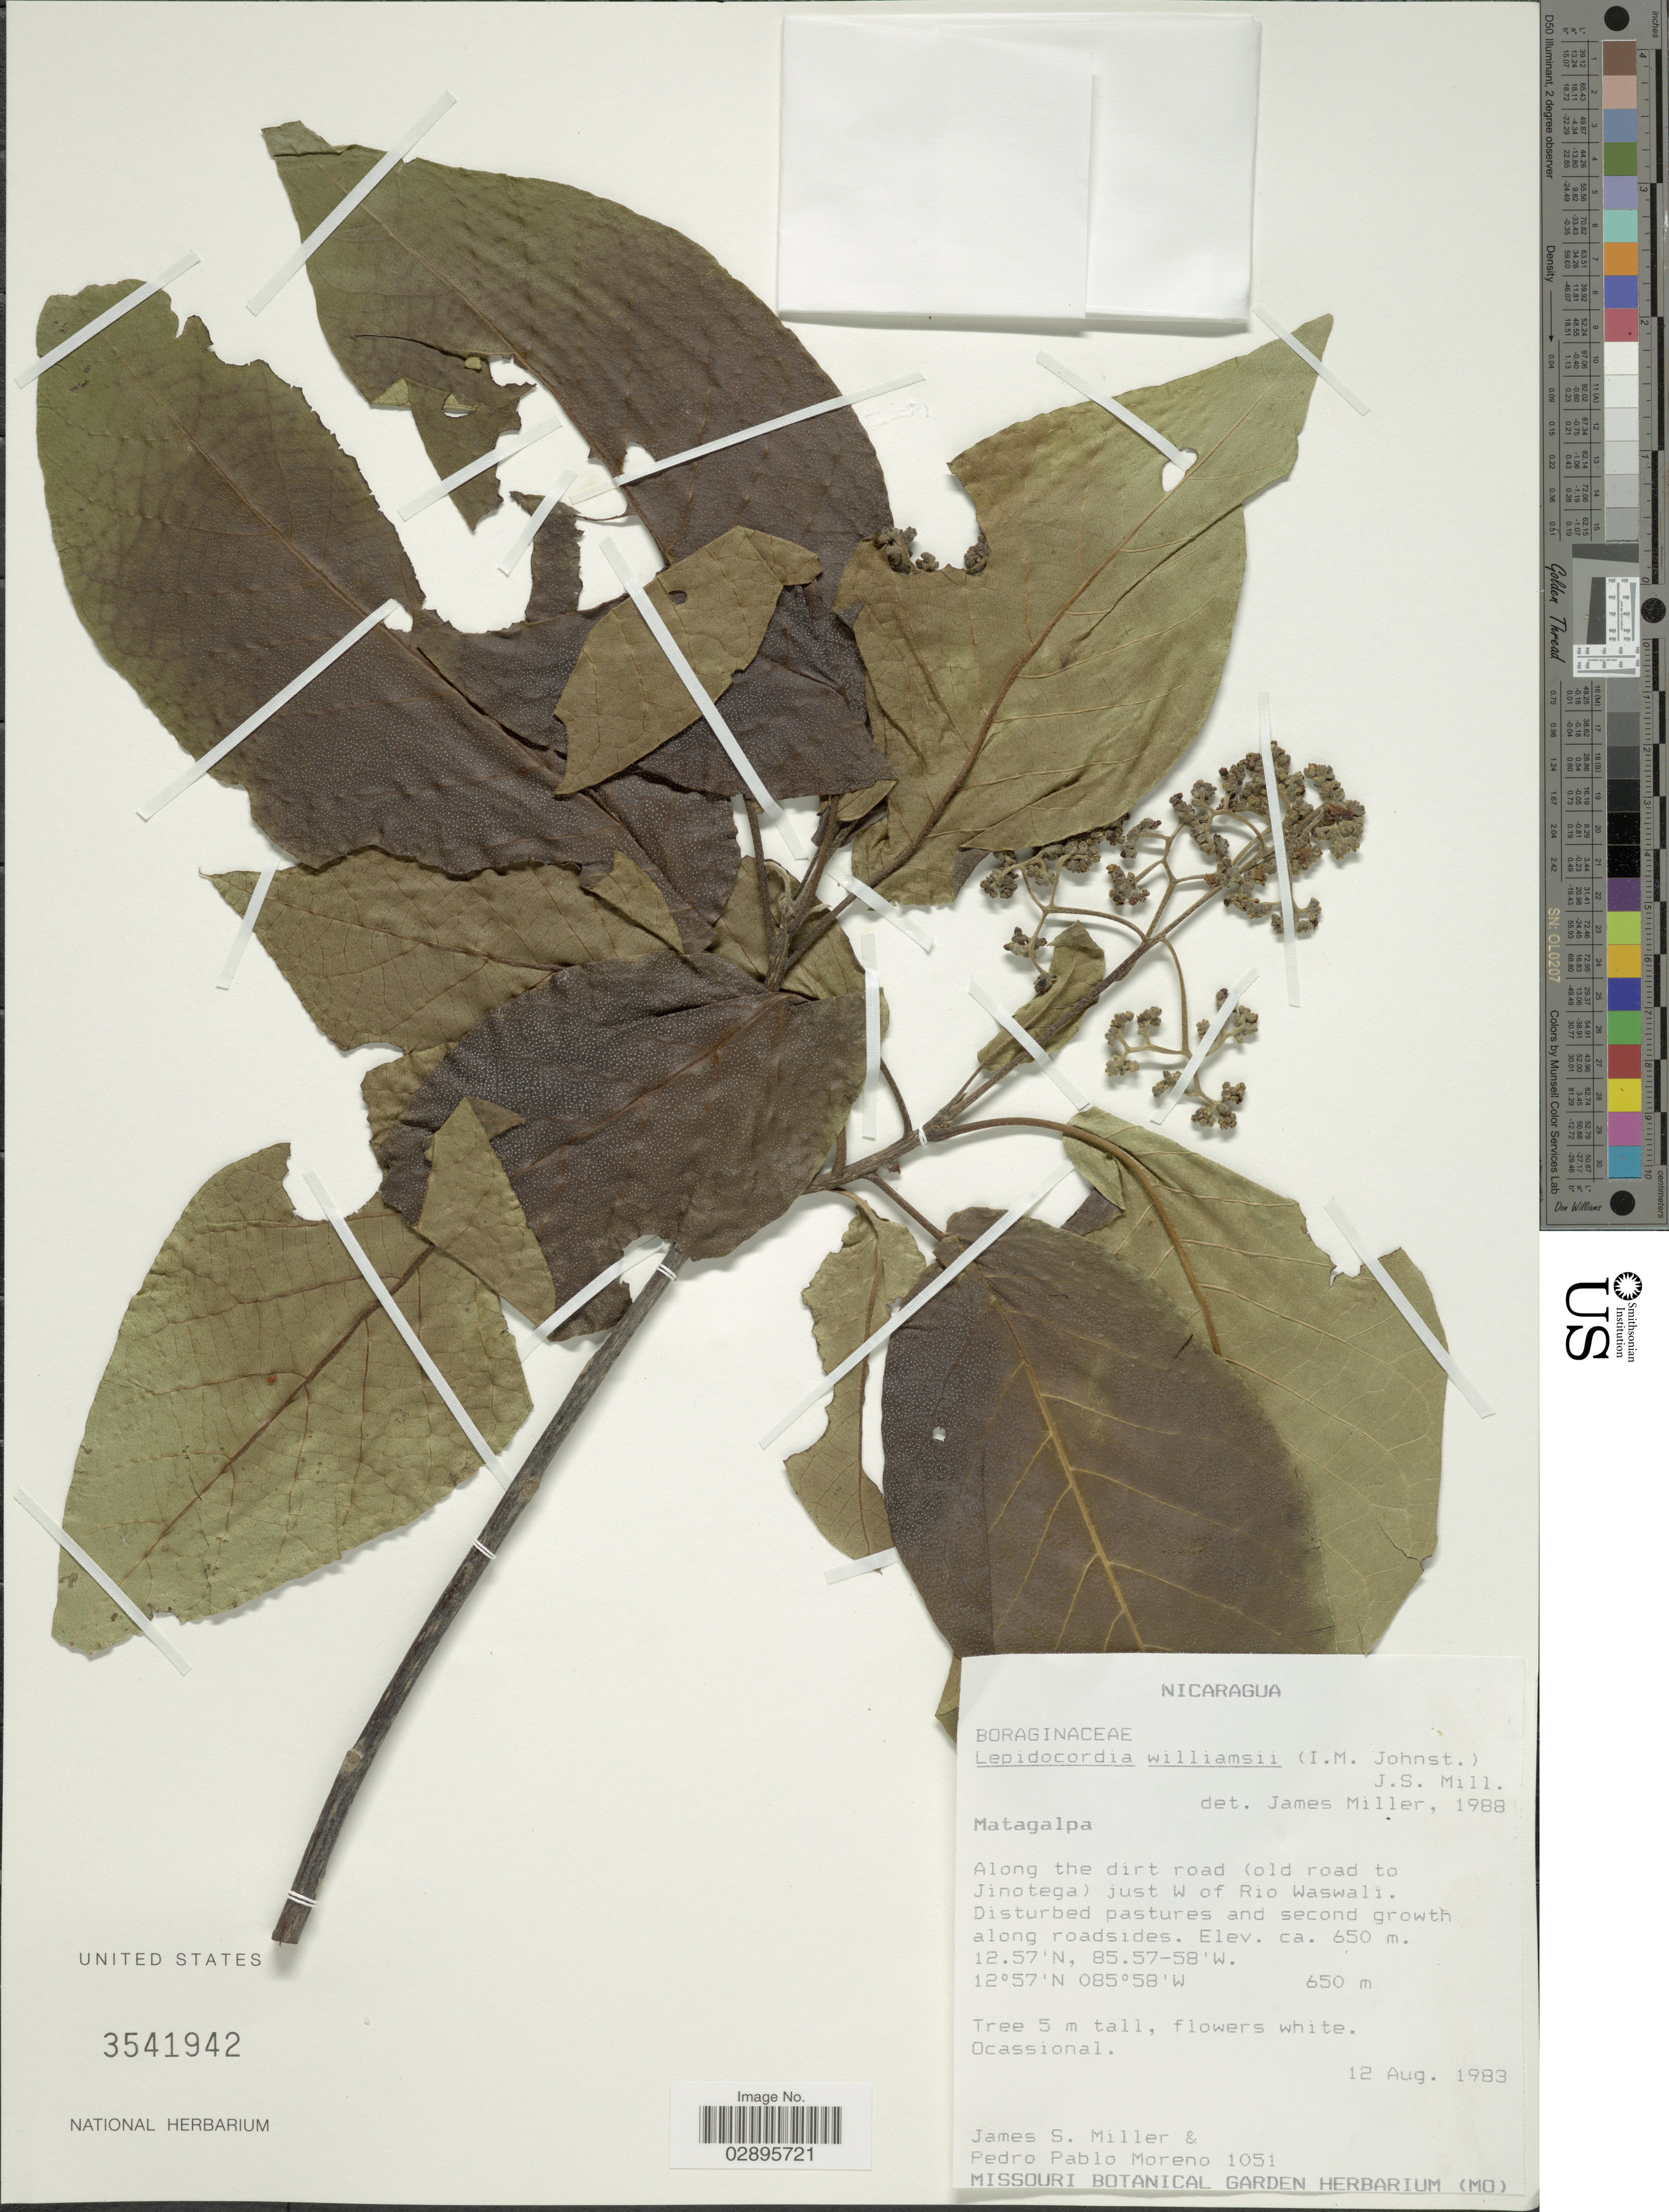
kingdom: Plantae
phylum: Tracheophyta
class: Magnoliopsida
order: Boraginales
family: Ehretiaceae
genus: Lepidocordia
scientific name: Lepidocordia sp.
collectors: J. S. Miller & P. Moreno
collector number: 1051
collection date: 1983-08-12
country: Nicaragua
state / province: Matagalpa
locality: Along the dirt road (old road to Jinotega) just W of Rio Waswali.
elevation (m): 650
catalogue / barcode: US 3541942